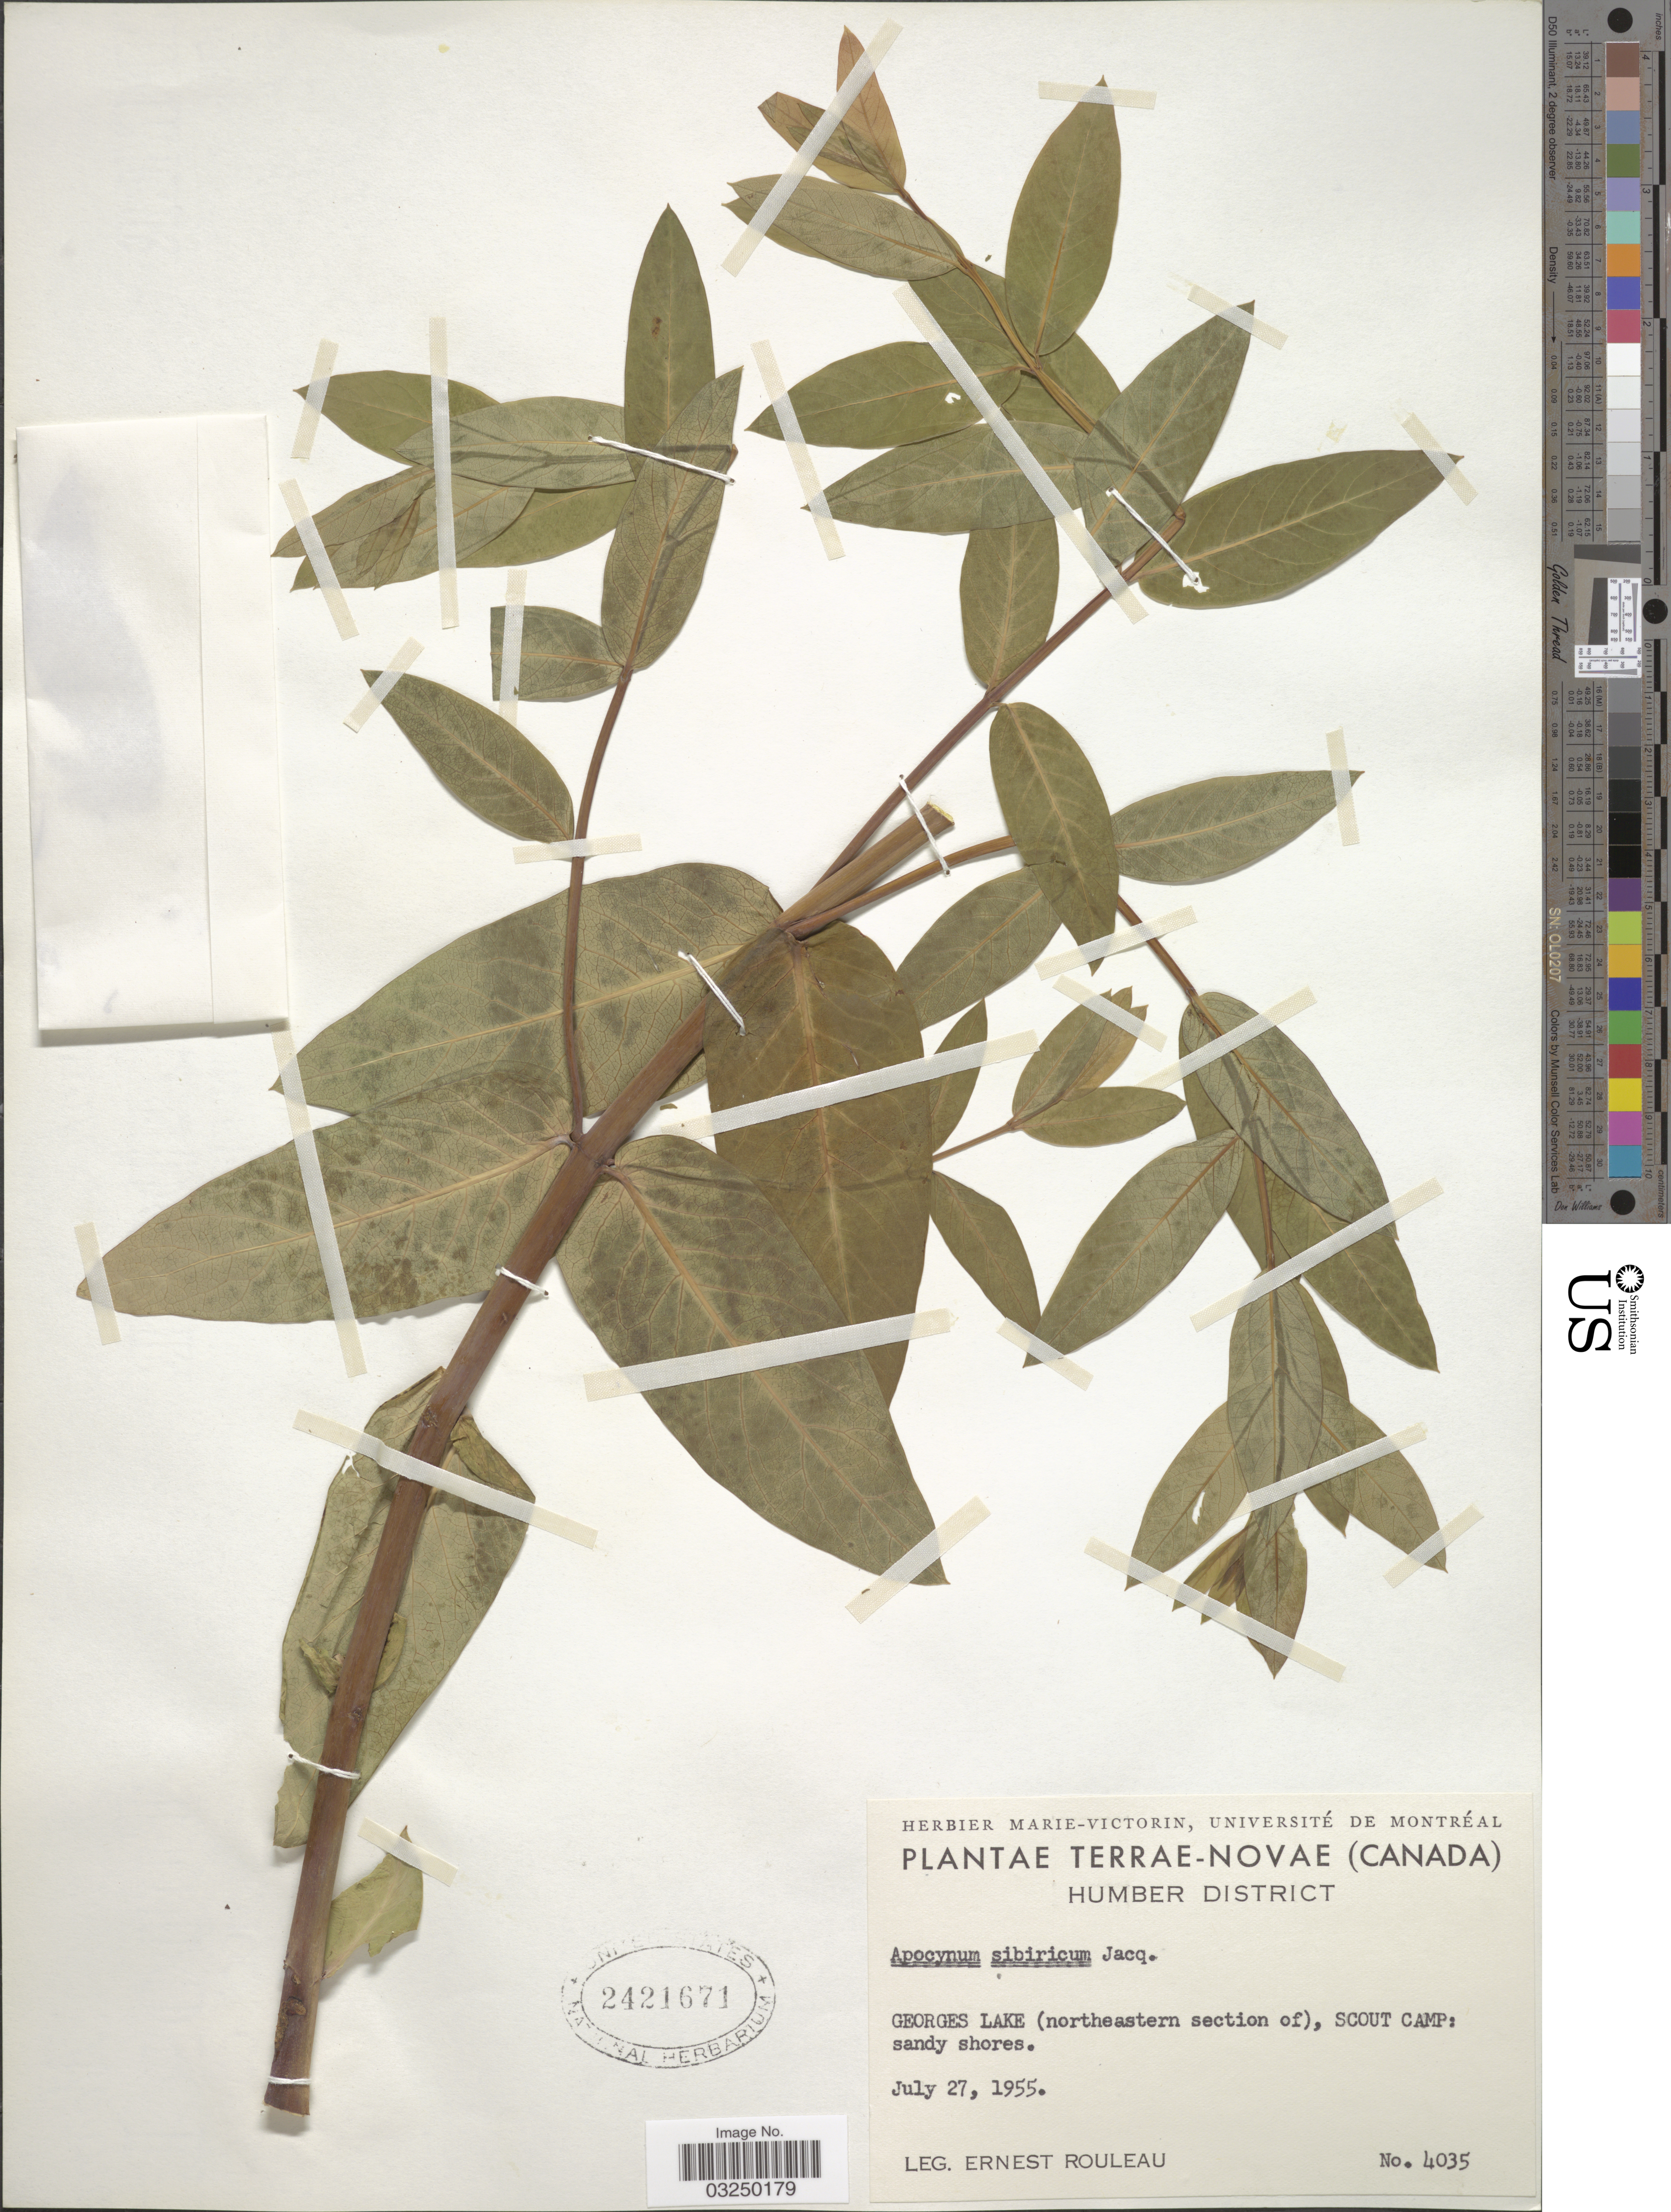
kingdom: Plantae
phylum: Tracheophyta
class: Magnoliopsida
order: Gentianales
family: Apocynaceae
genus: Apocynum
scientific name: Apocynum sibiricum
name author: Jacq.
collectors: J. Rouleau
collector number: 4035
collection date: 1955-07-27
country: Canada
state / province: Newfoundland and Labrador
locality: Terrae-Novae. Humber District. Georges Lake (northeastern section of), Scout Camp: sandy shores.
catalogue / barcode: US 2421671